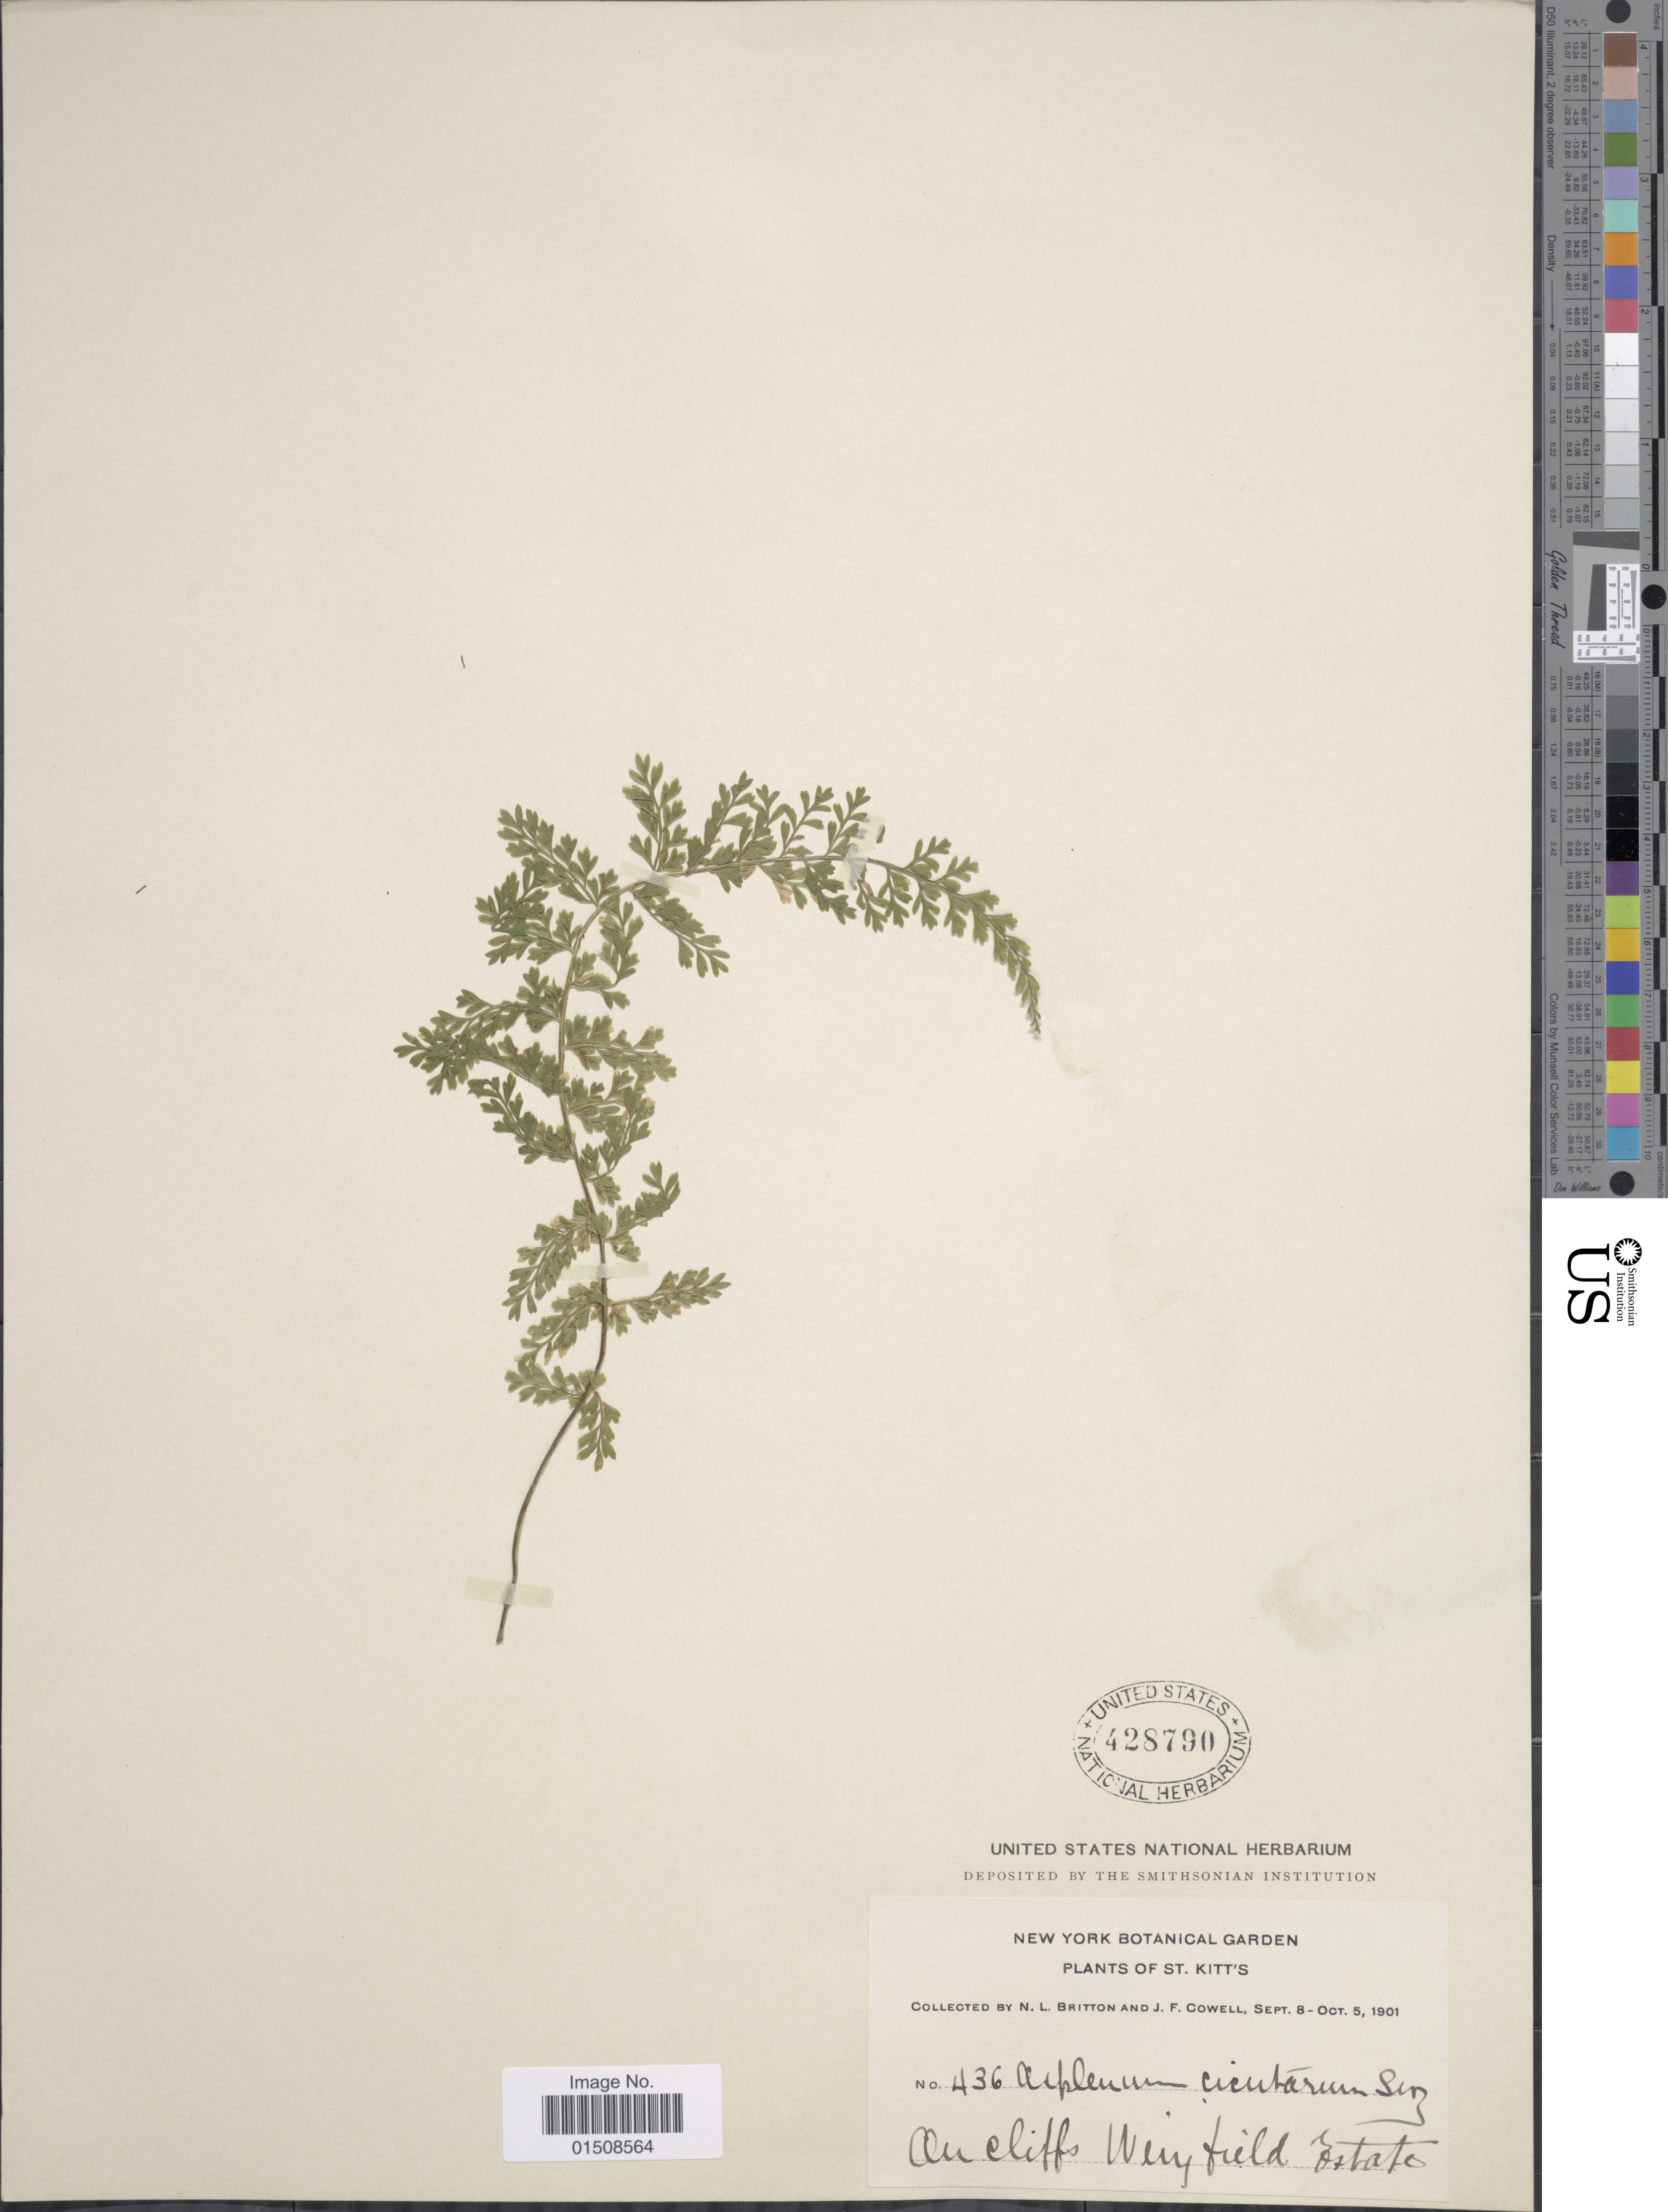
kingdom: Plantae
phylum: Tracheophyta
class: Polypodiopsida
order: Polypodiales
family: Aspleniaceae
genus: Asplenium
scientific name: Asplenium cristatum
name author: Lam.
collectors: N. Britton & J. F. Cowell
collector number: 436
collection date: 1901-09-08/1901-10-05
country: St. Christopher-Nevis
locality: St. Kitts's, On cliffs Wngfield Estate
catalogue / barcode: US 428790